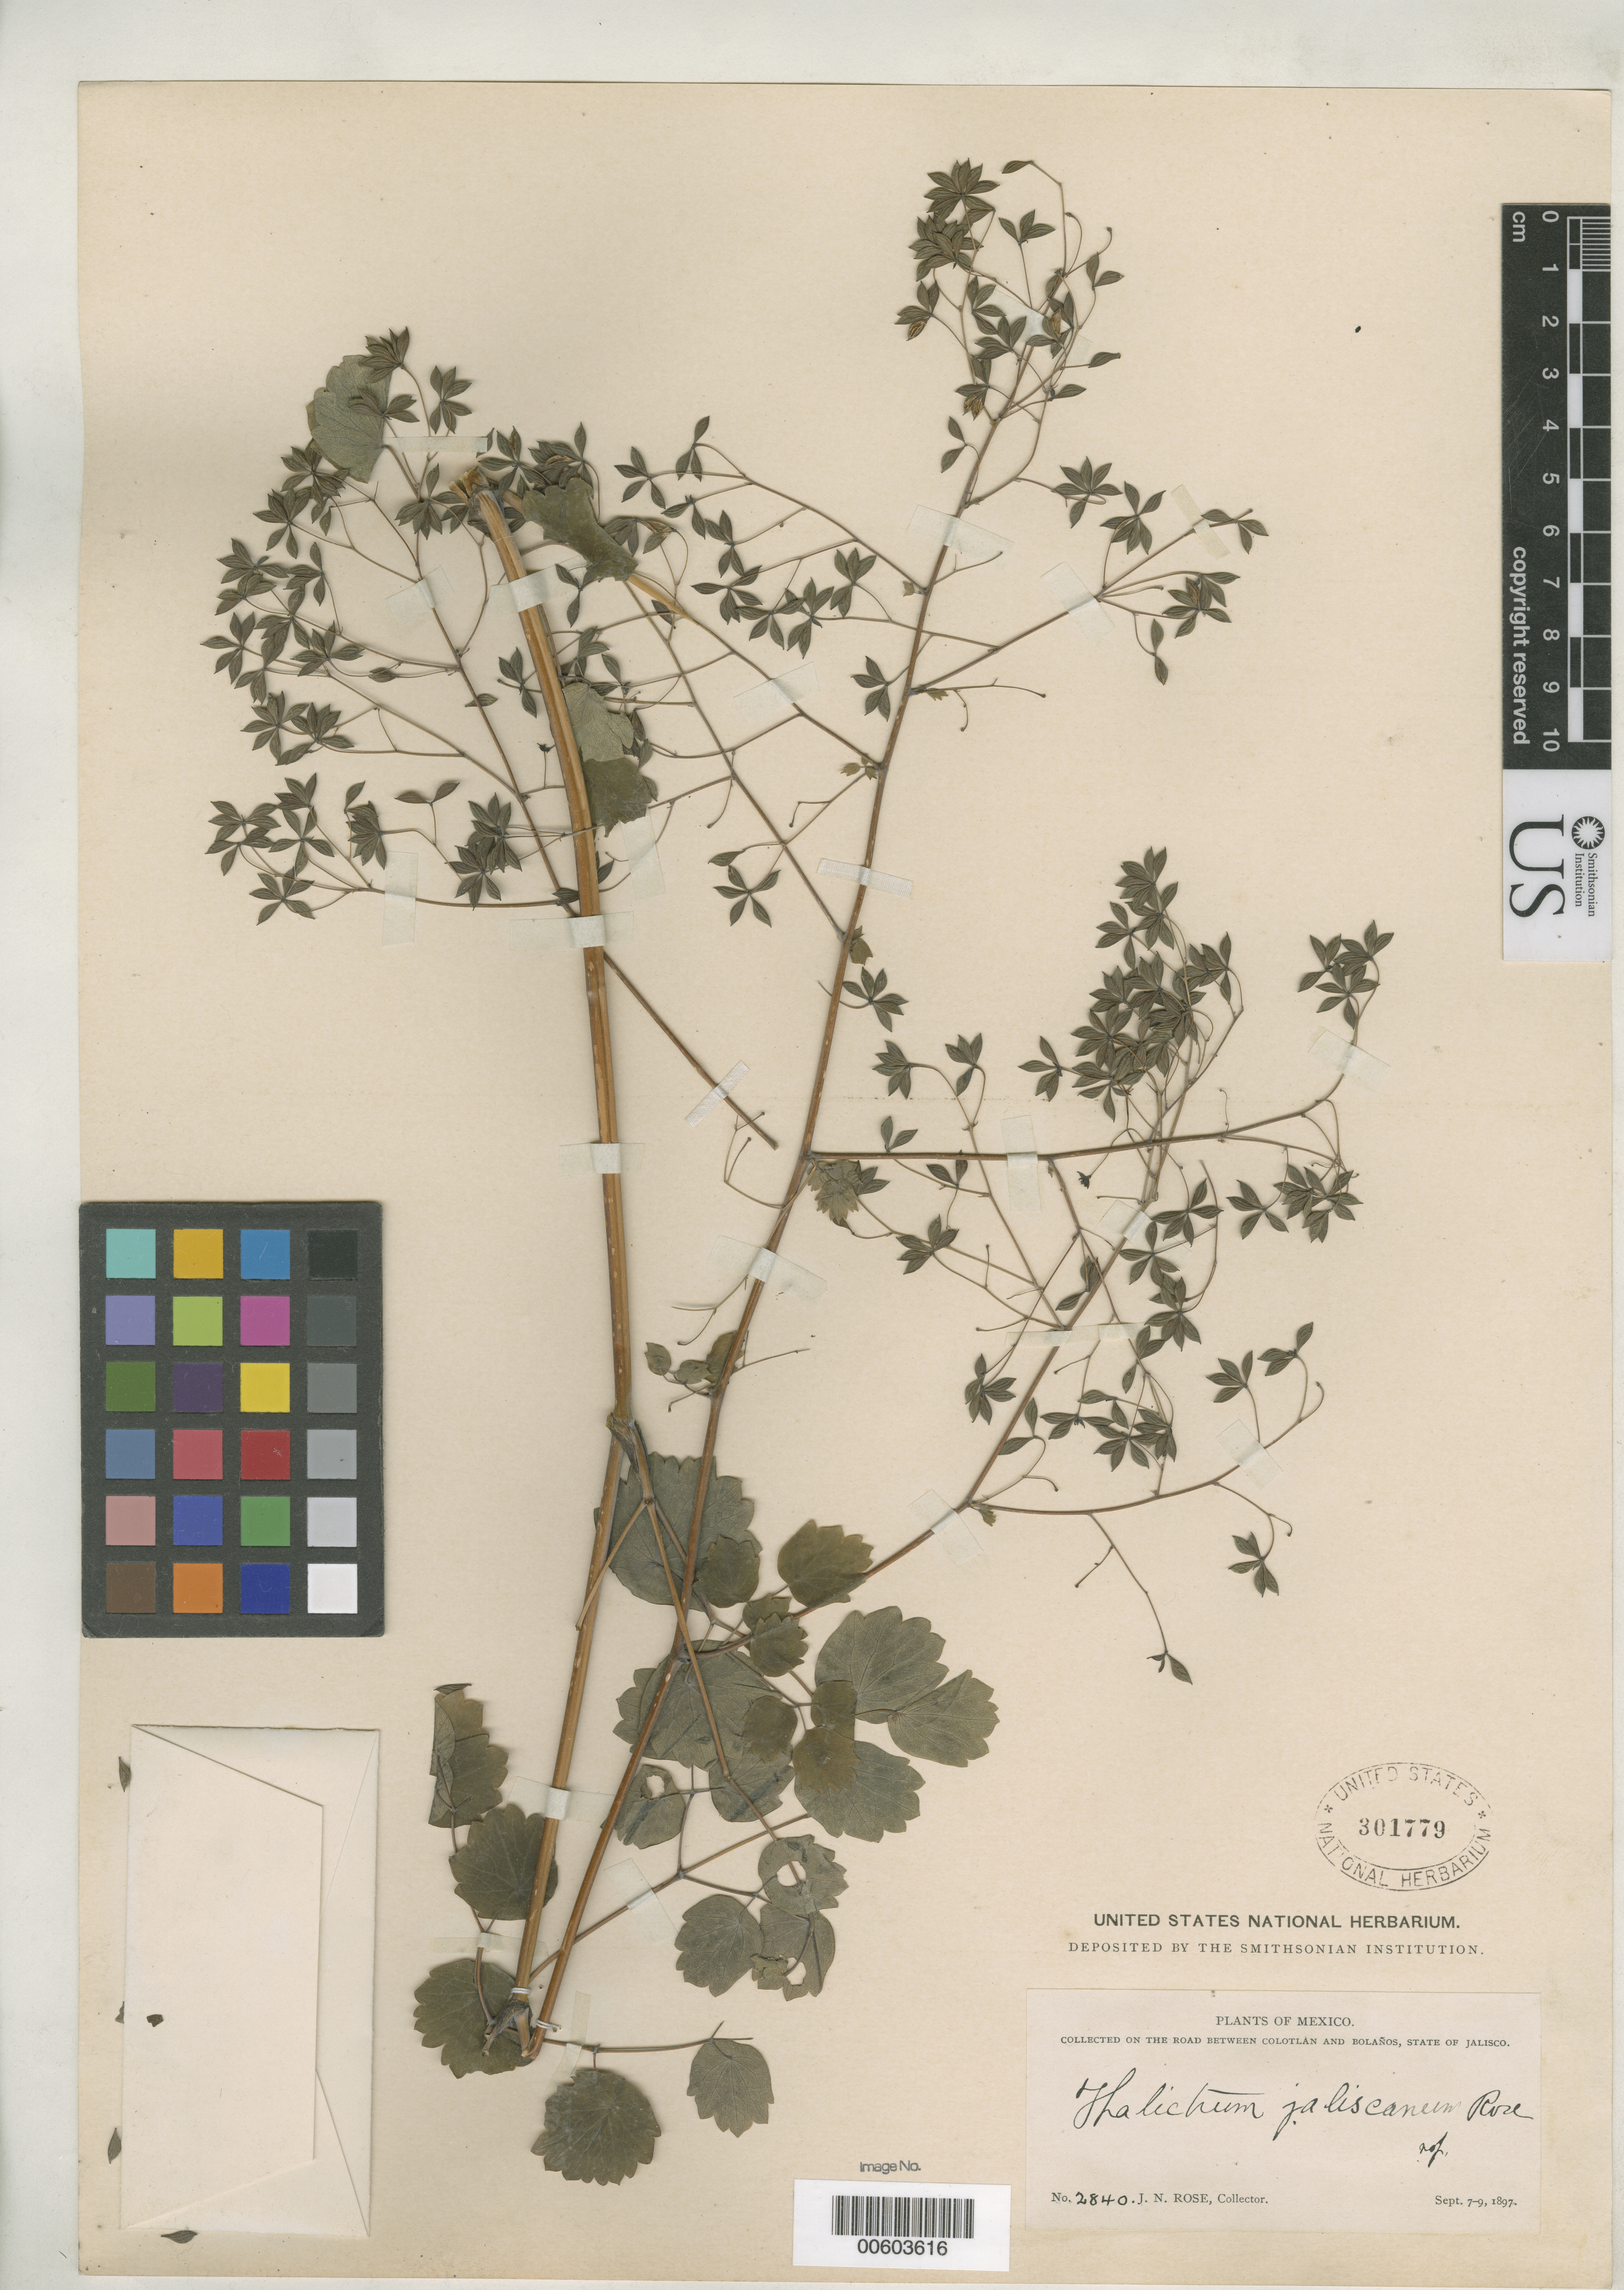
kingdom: Plantae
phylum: Tracheophyta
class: Magnoliopsida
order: Ranunculales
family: Ranunculaceae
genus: Thalictrum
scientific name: Thalictrum jaliscanum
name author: Rose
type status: Holotype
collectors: J. N. Rose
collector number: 2840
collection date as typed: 07 Sep 1897 to 09 Sep 1897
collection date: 1897-09-07/1897-09-09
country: Mexico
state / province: Jalisco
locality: Road between Colotlan & Bolanos.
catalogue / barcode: US 301779